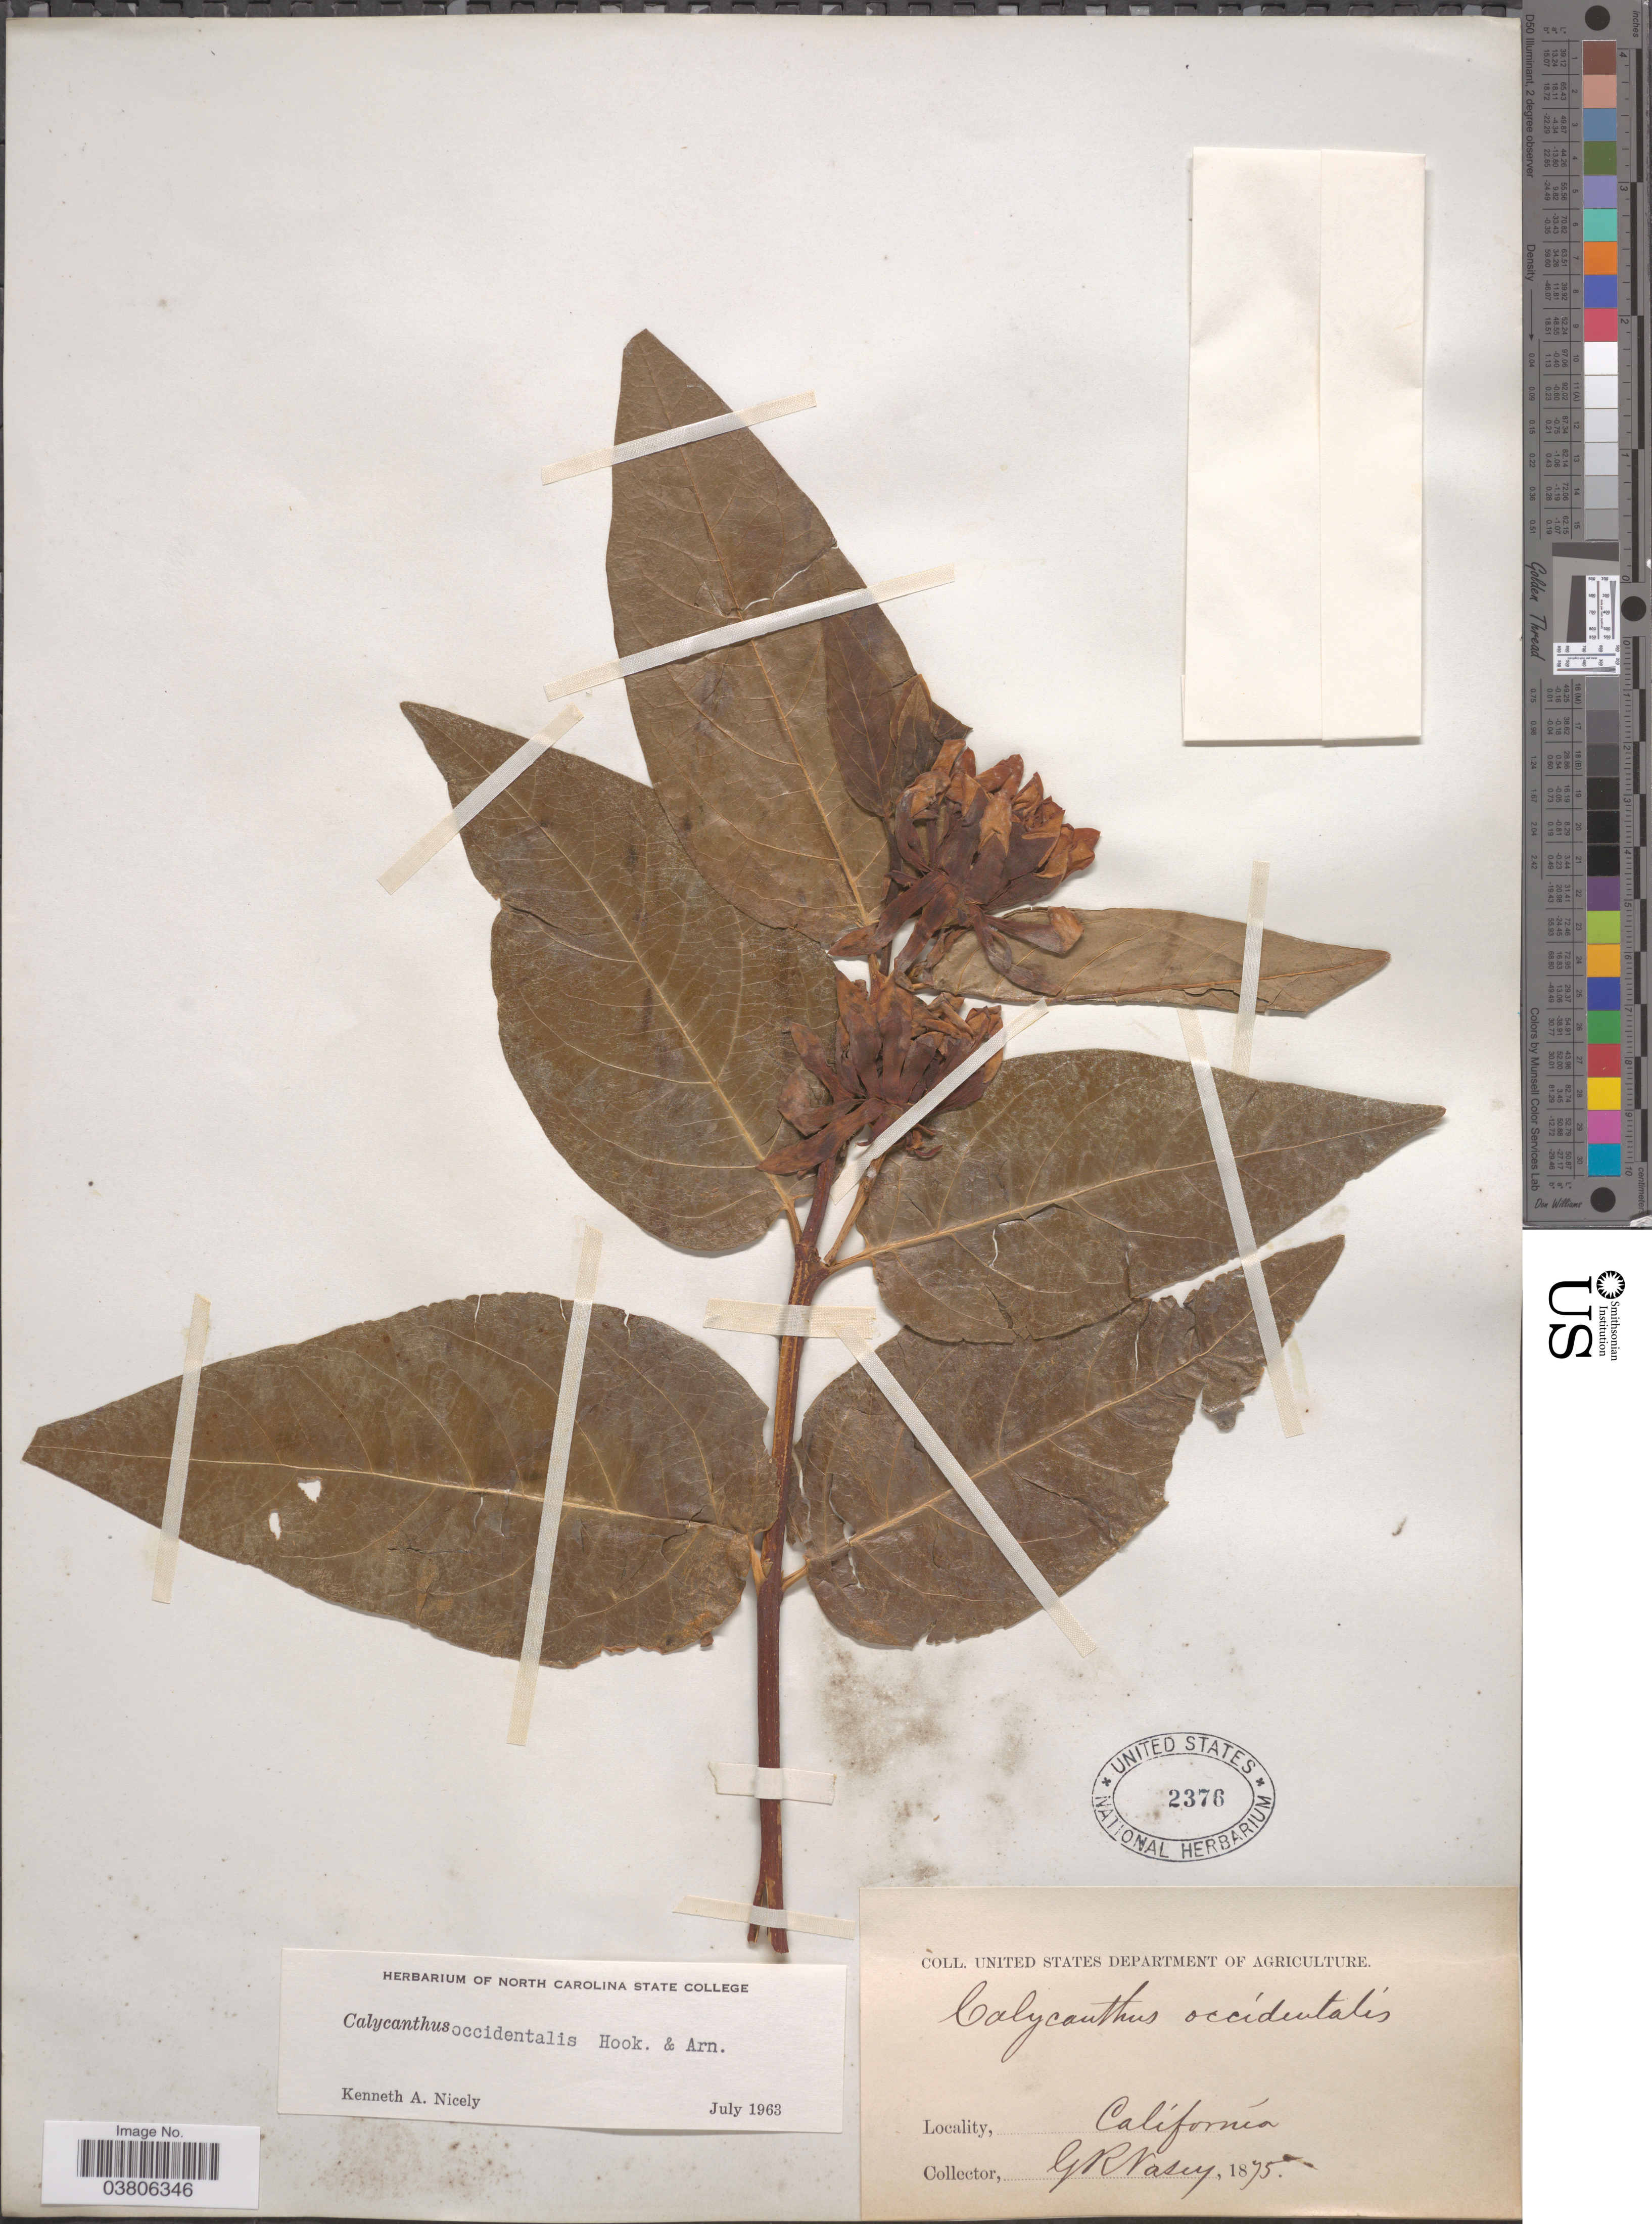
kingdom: Plantae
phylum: Tracheophyta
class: Magnoliopsida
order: Laurales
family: Calycanthaceae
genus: Calycanthus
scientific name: Calycanthus occidentalis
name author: Hook. & Arn.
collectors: G. R. Vasey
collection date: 1875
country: United States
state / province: California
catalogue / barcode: US 2376